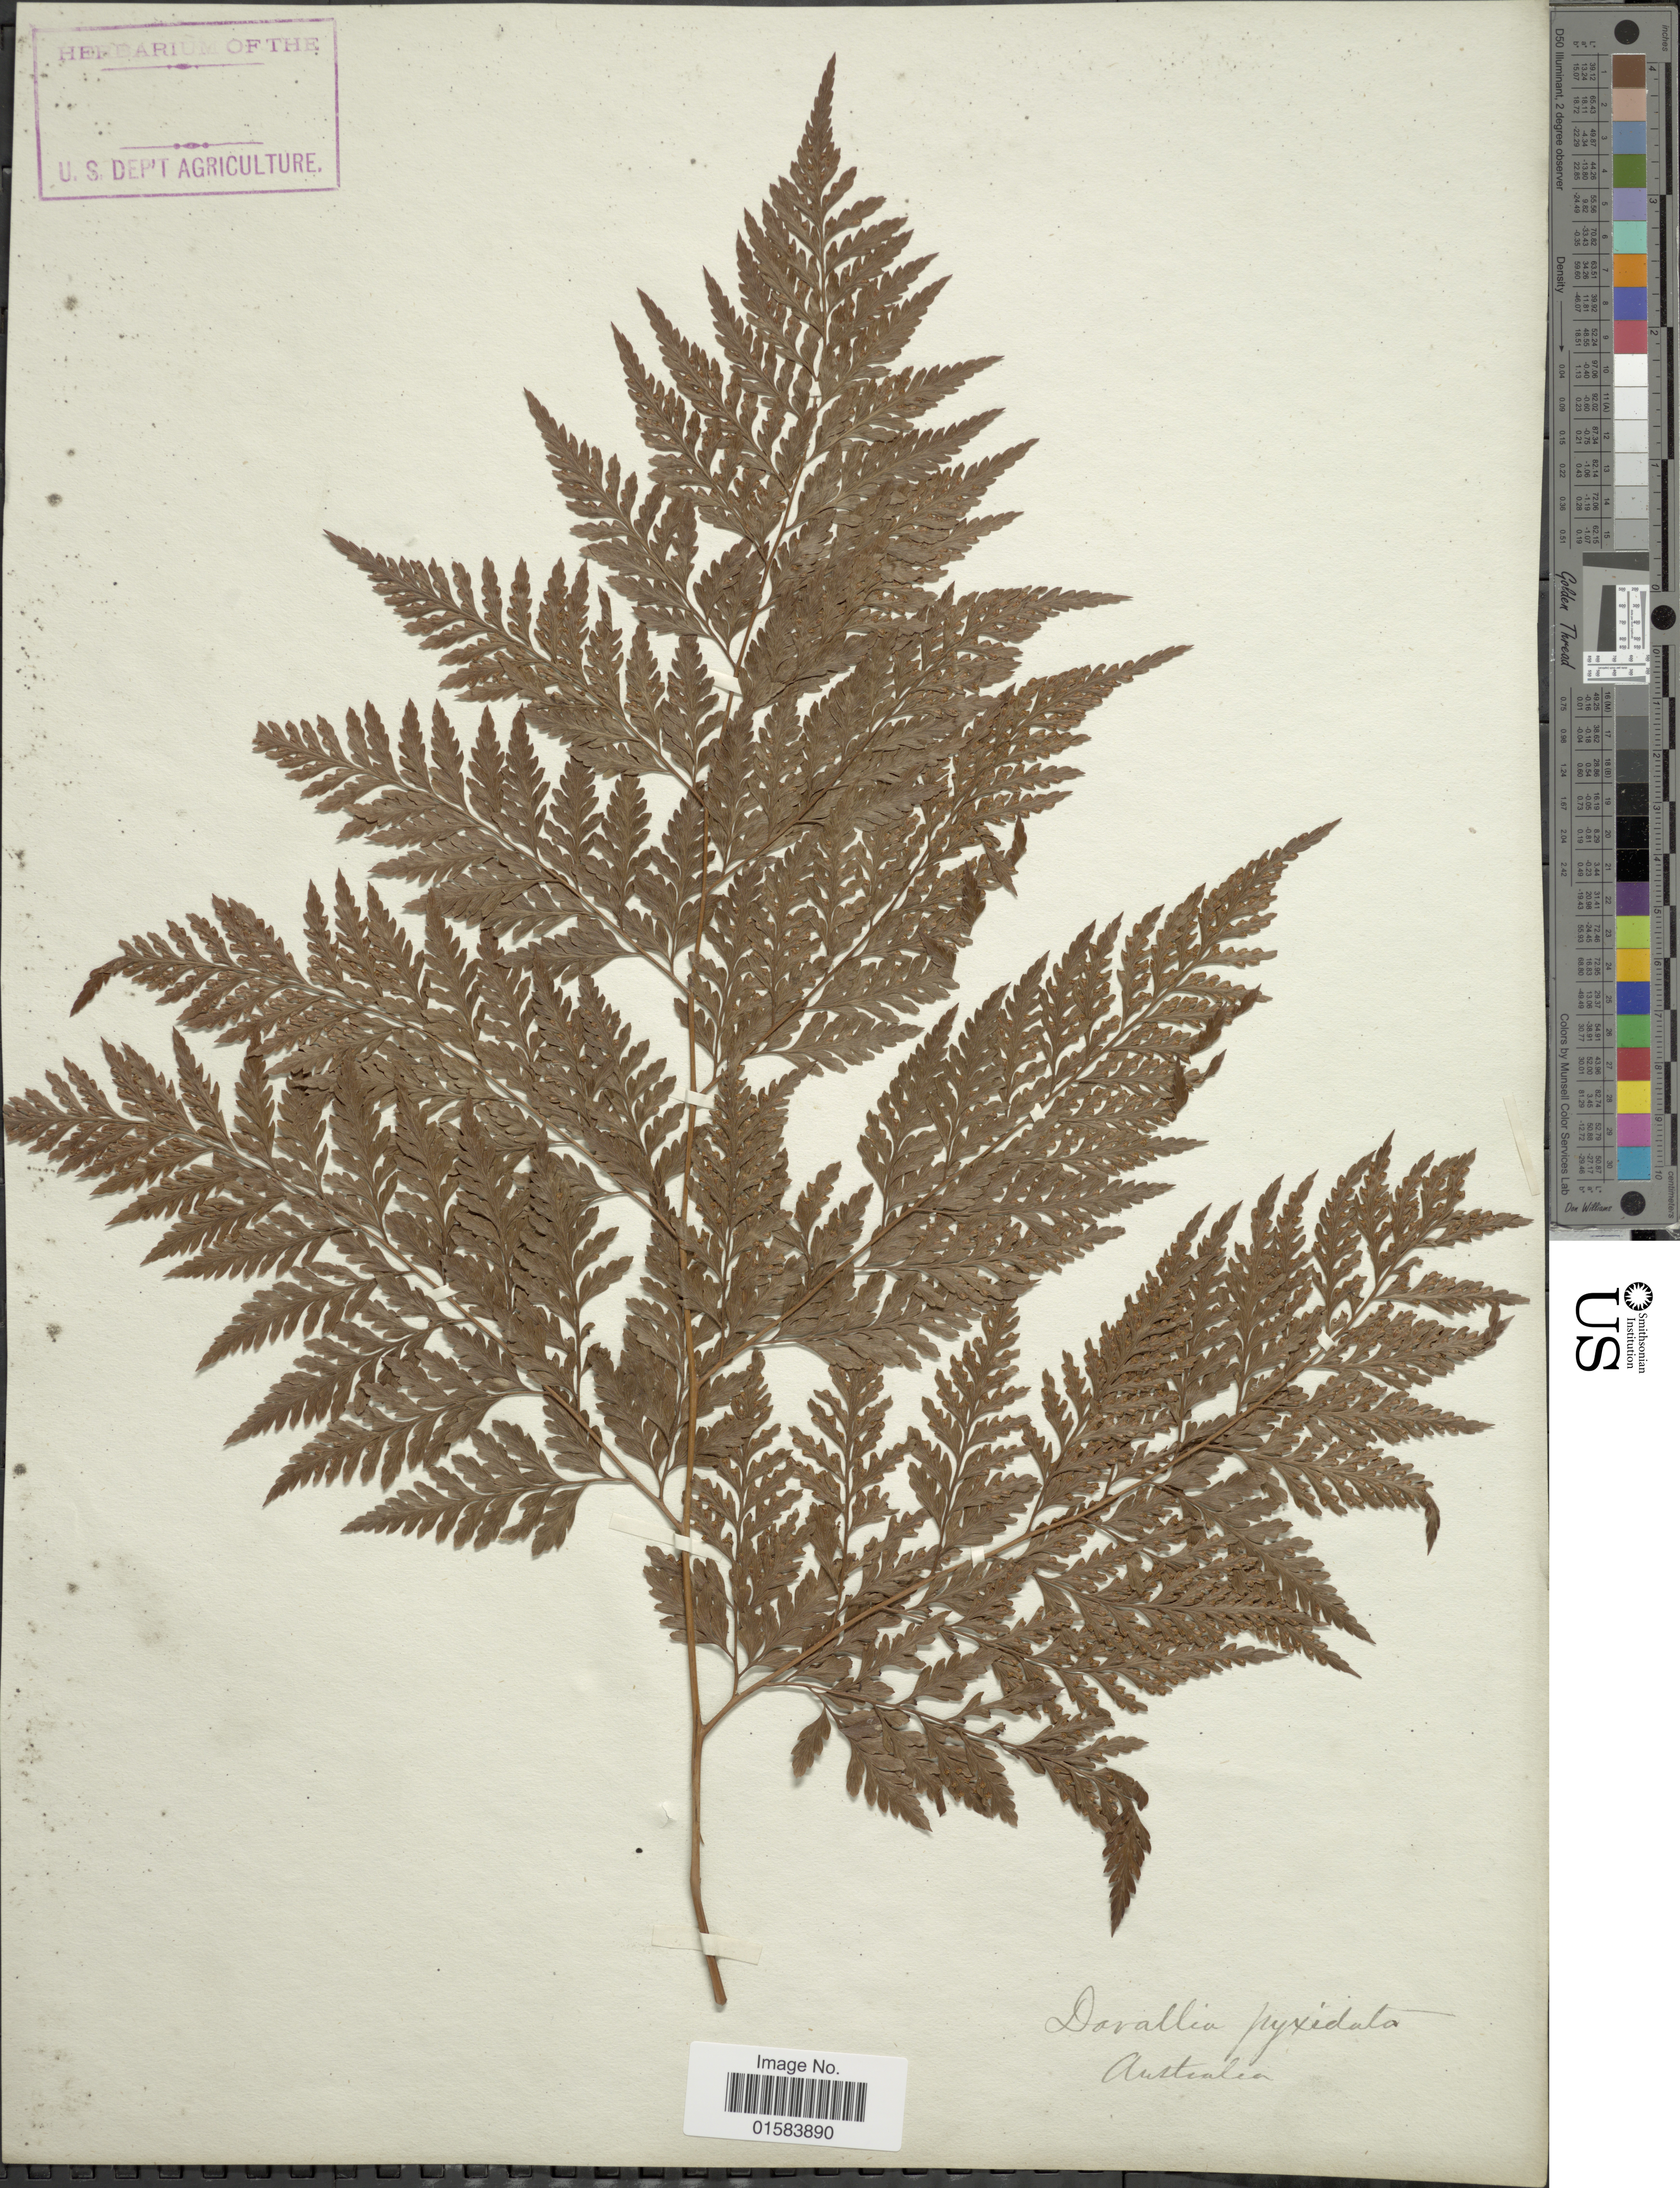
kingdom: Plantae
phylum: Tracheophyta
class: Polypodiopsida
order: Polypodiales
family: Davalliaceae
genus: Davallia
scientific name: Davallia solida var. pyxidata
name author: (Cav.) Noot.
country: Australia